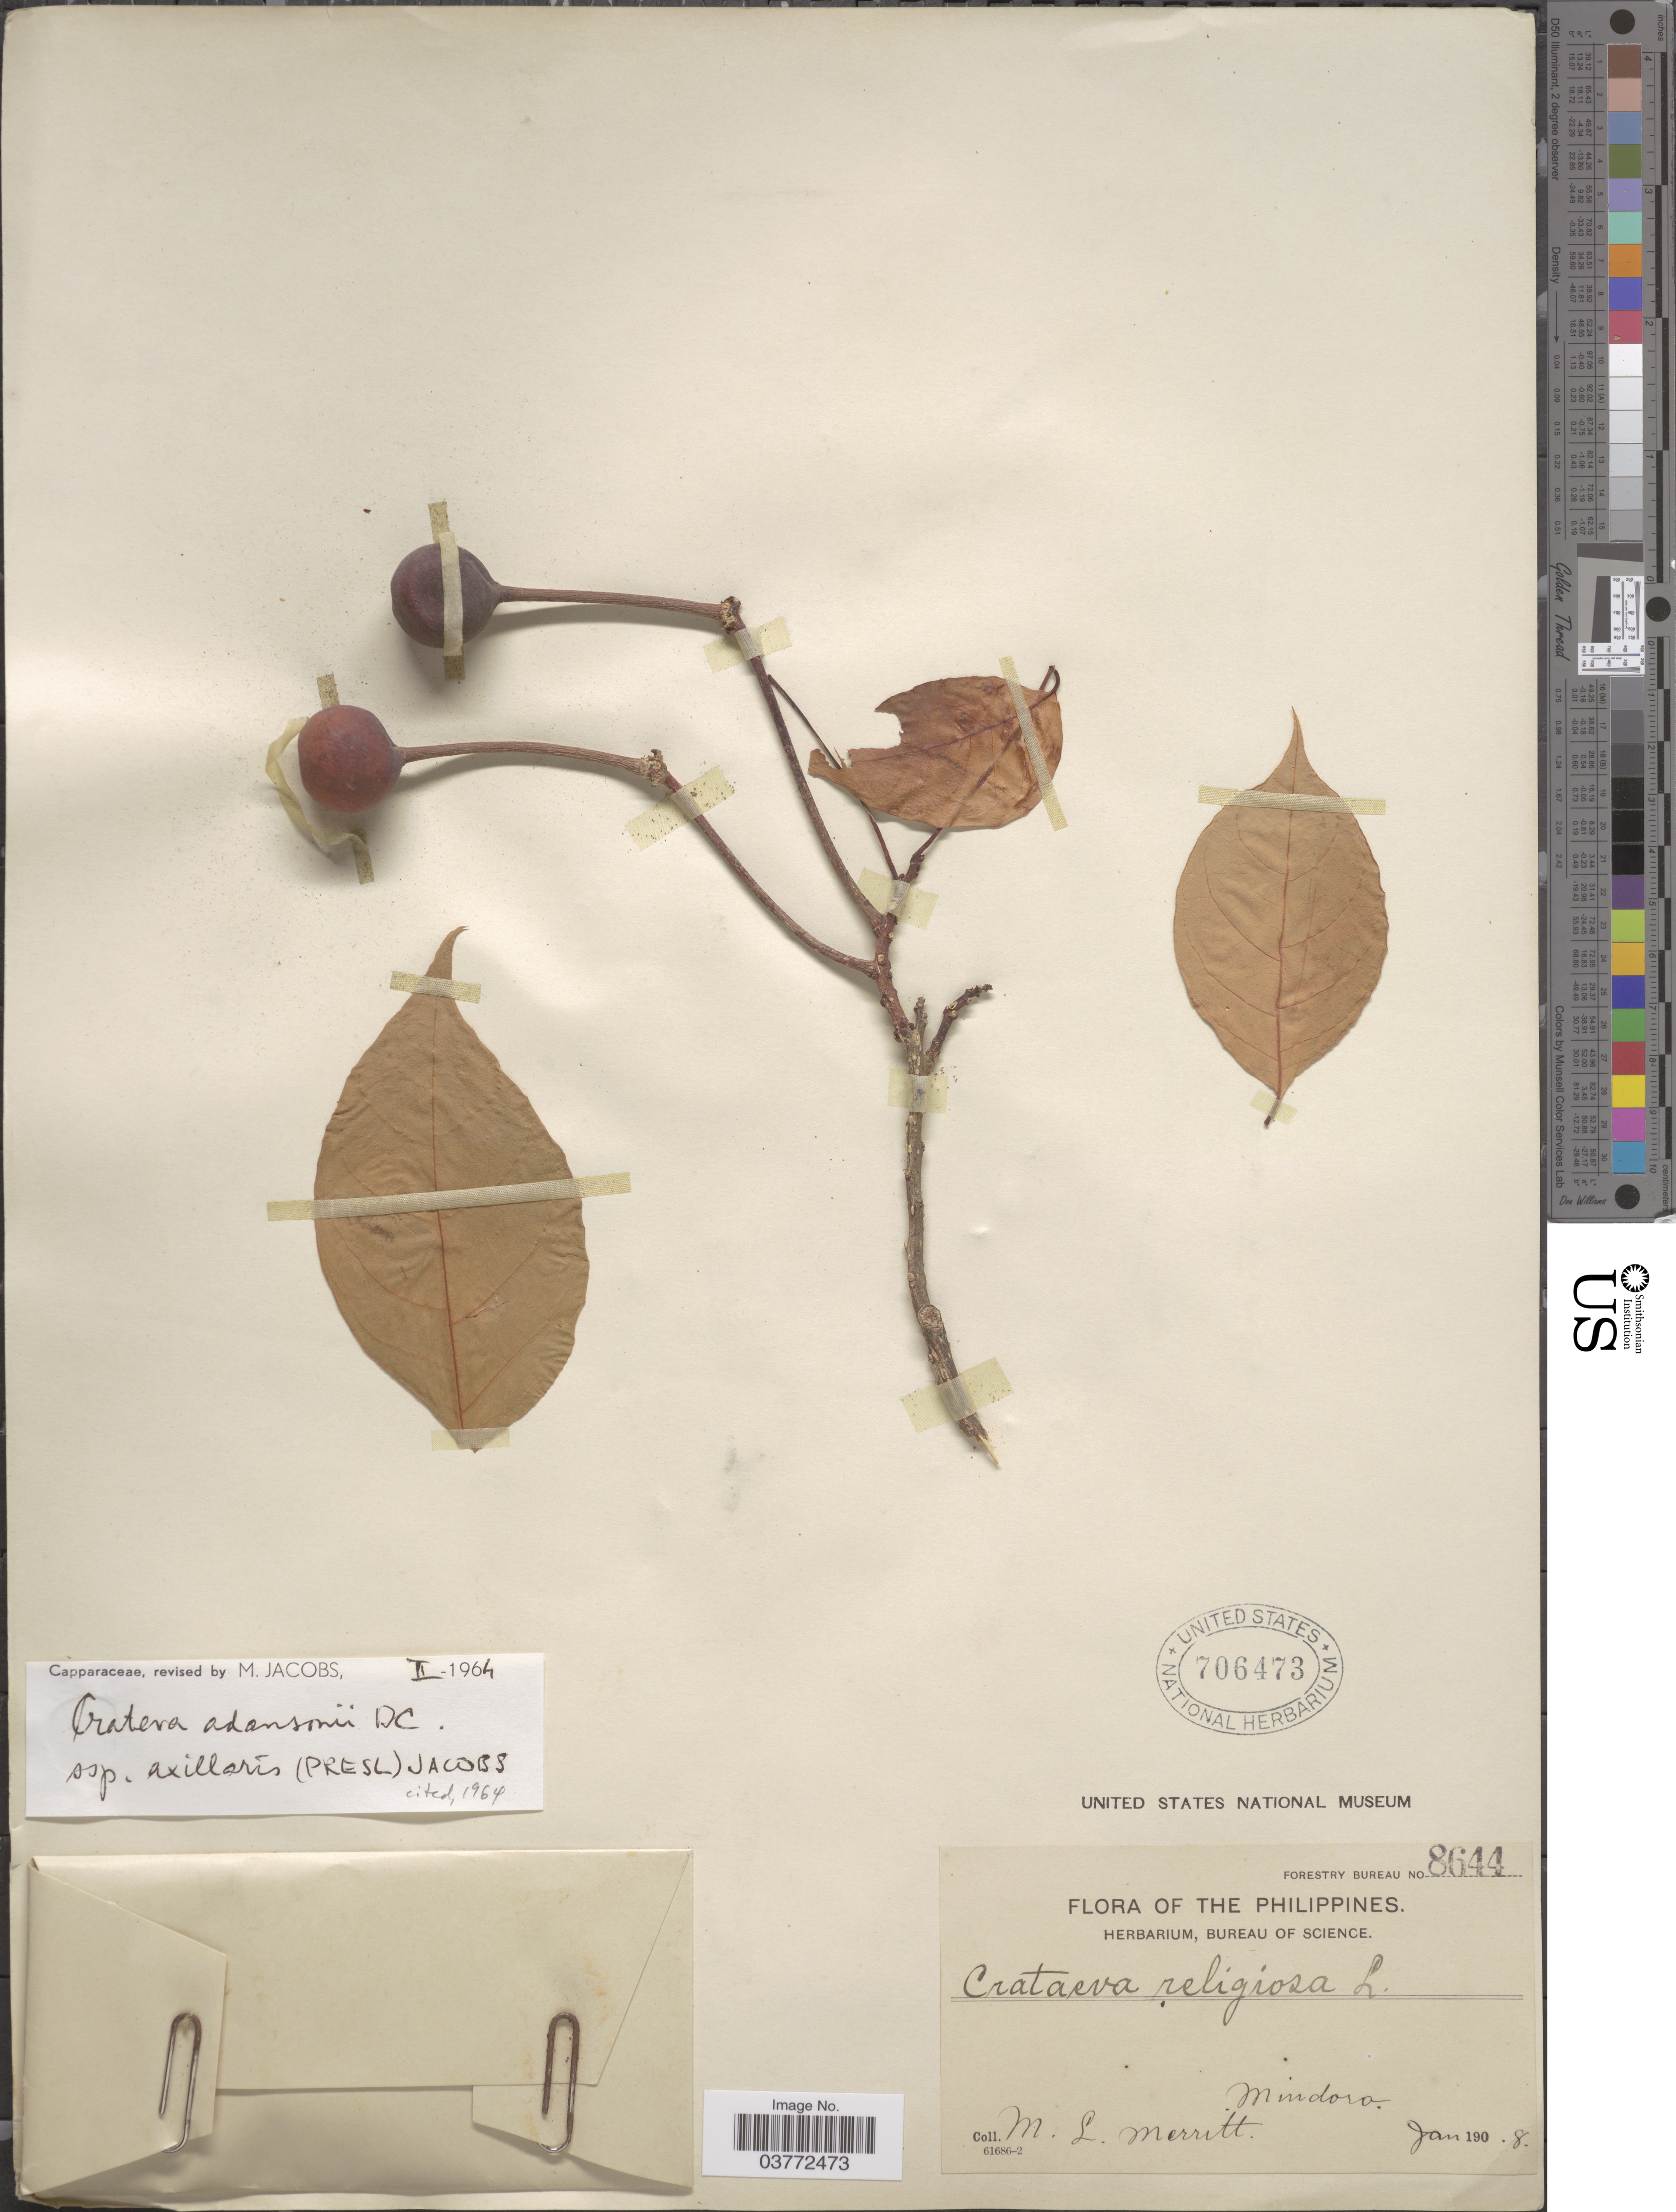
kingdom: Plantae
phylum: Tracheophyta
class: Magnoliopsida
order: Brassicales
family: Capparaceae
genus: Crateva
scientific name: Crateva adansonii subsp. axillaris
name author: (C. Presl) Jacobs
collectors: M. L. Merritt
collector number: Forestry Bureau 8644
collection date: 1908-01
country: Philippines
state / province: Mimaropa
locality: Mindoro.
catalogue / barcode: US 706473